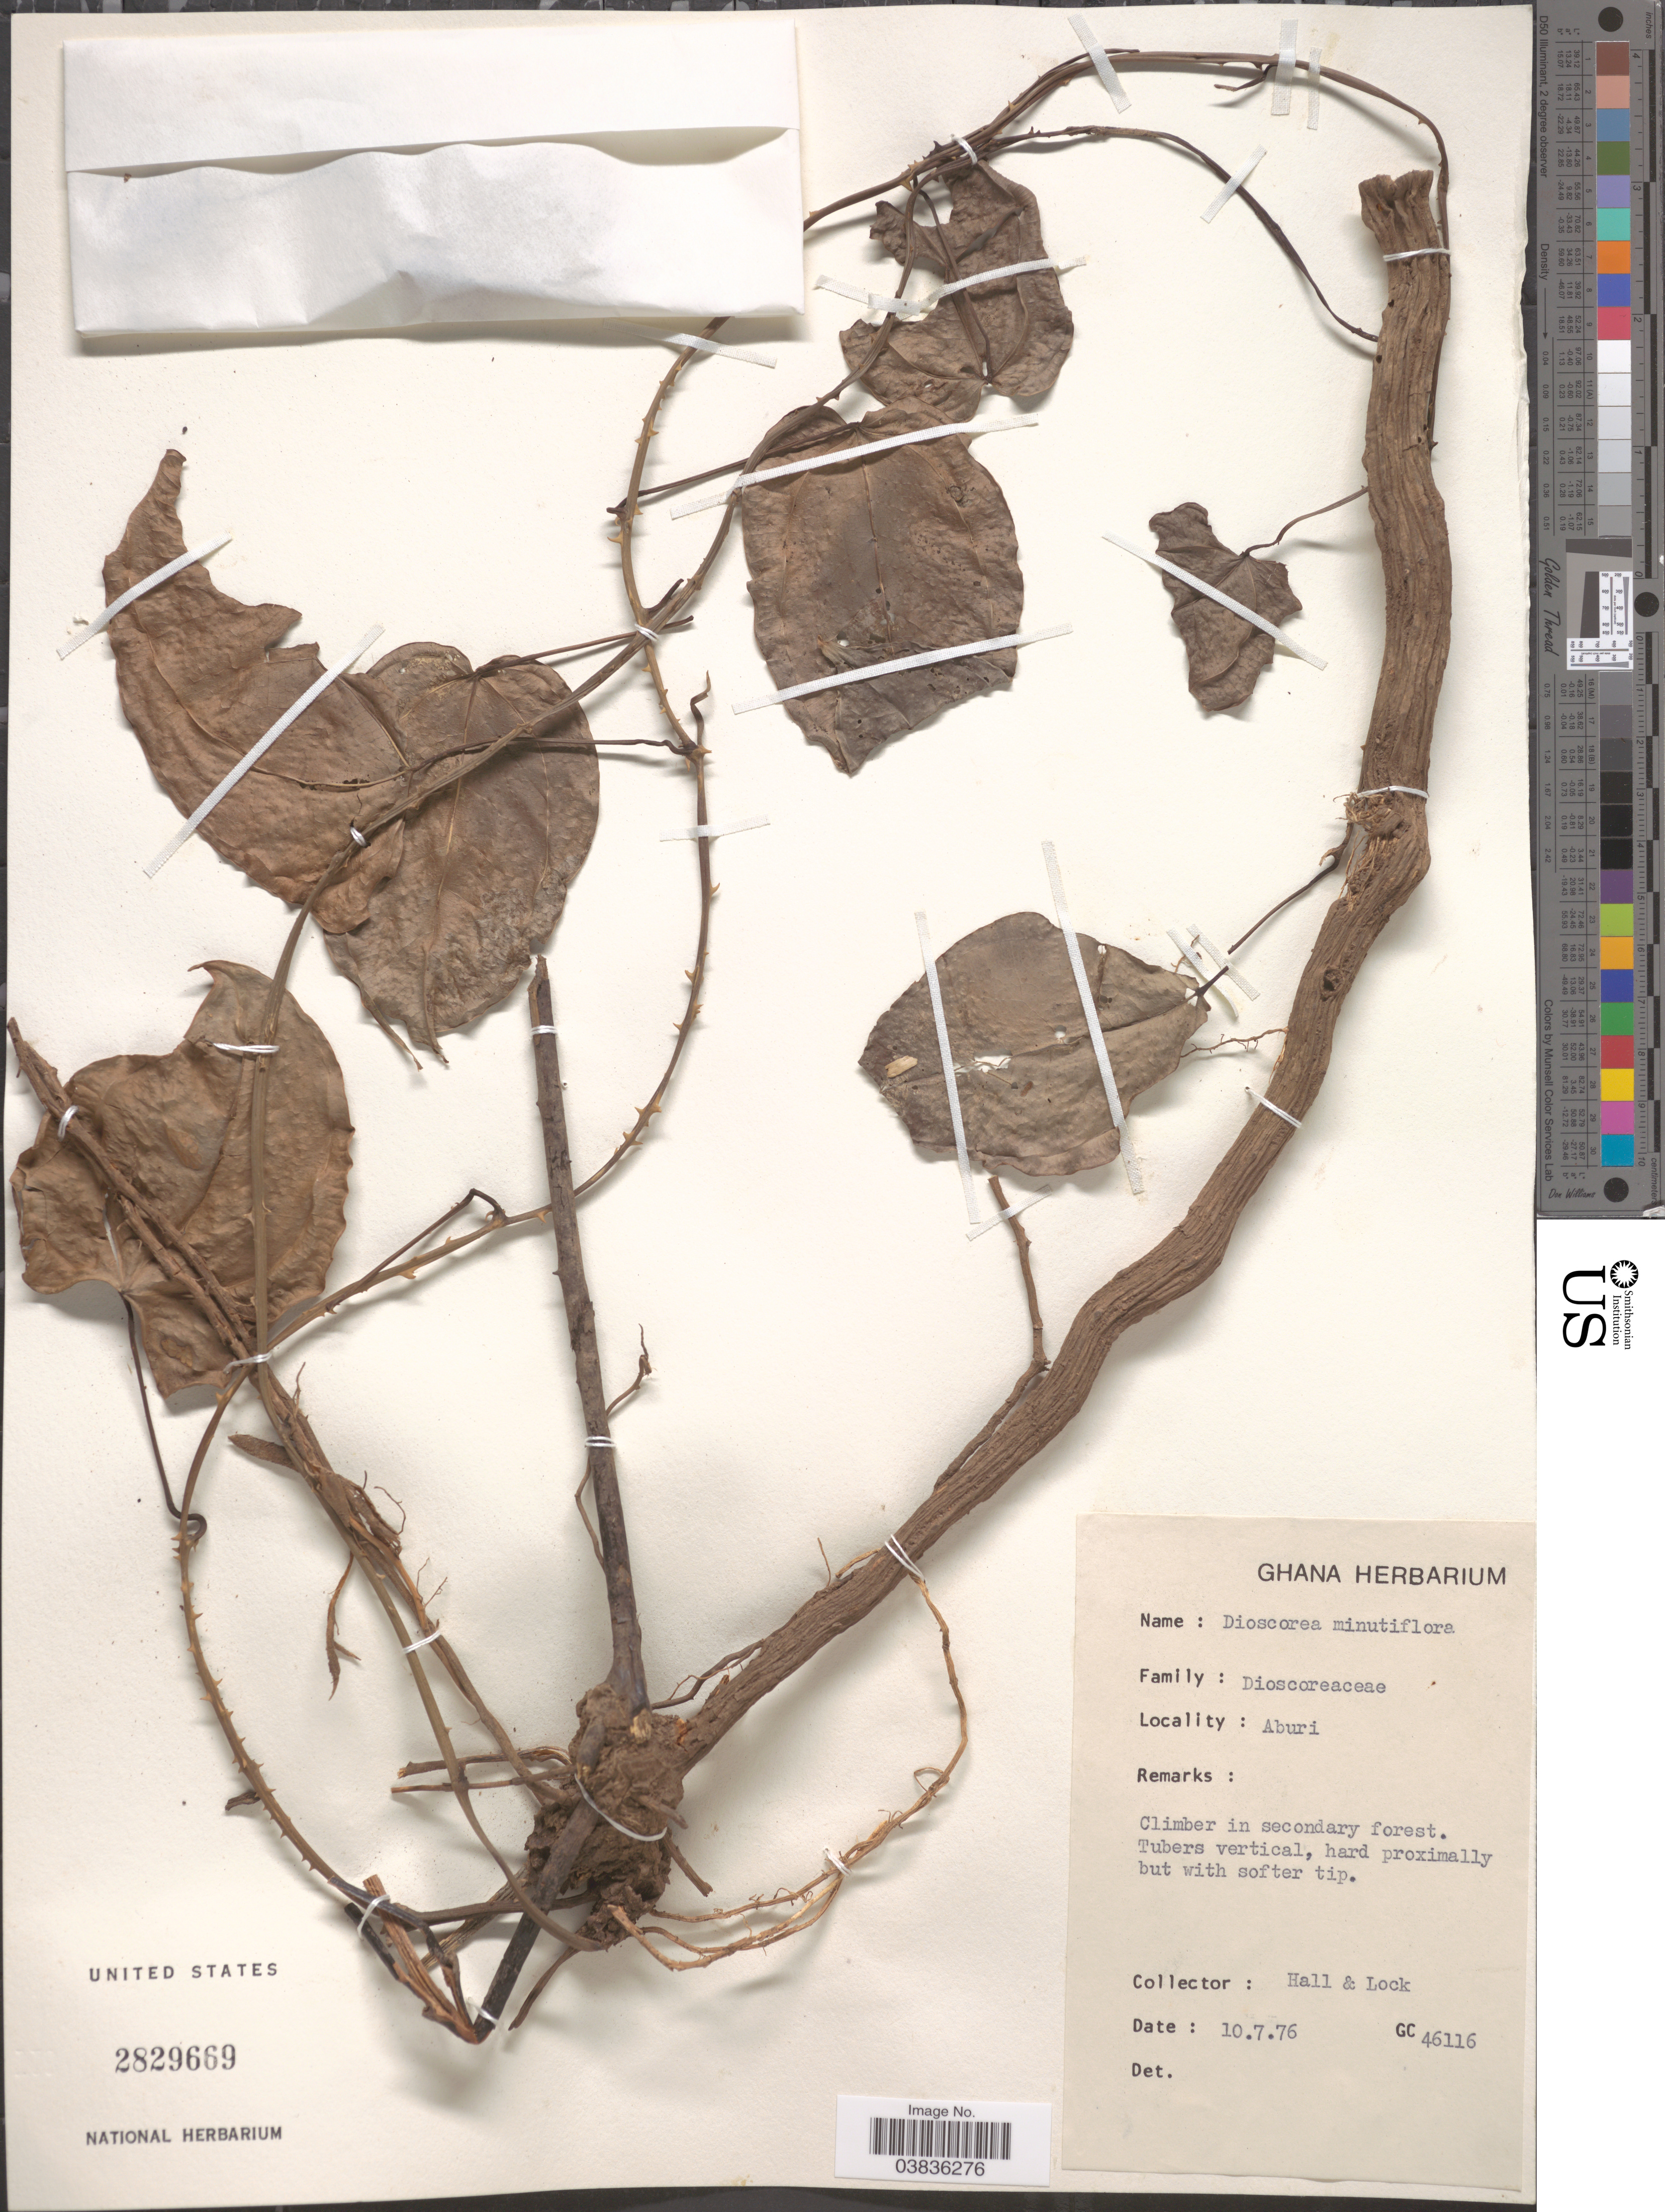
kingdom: Plantae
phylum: Tracheophyta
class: Liliopsida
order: Dioscoreales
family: Dioscoreaceae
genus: Dioscorea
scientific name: Dioscorea minutiflora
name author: Engl.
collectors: -- Hall & -. Lock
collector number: GC46116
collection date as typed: Transcribed d/m/y: 10/7/76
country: Ghana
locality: Aburi.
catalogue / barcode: US 2829669